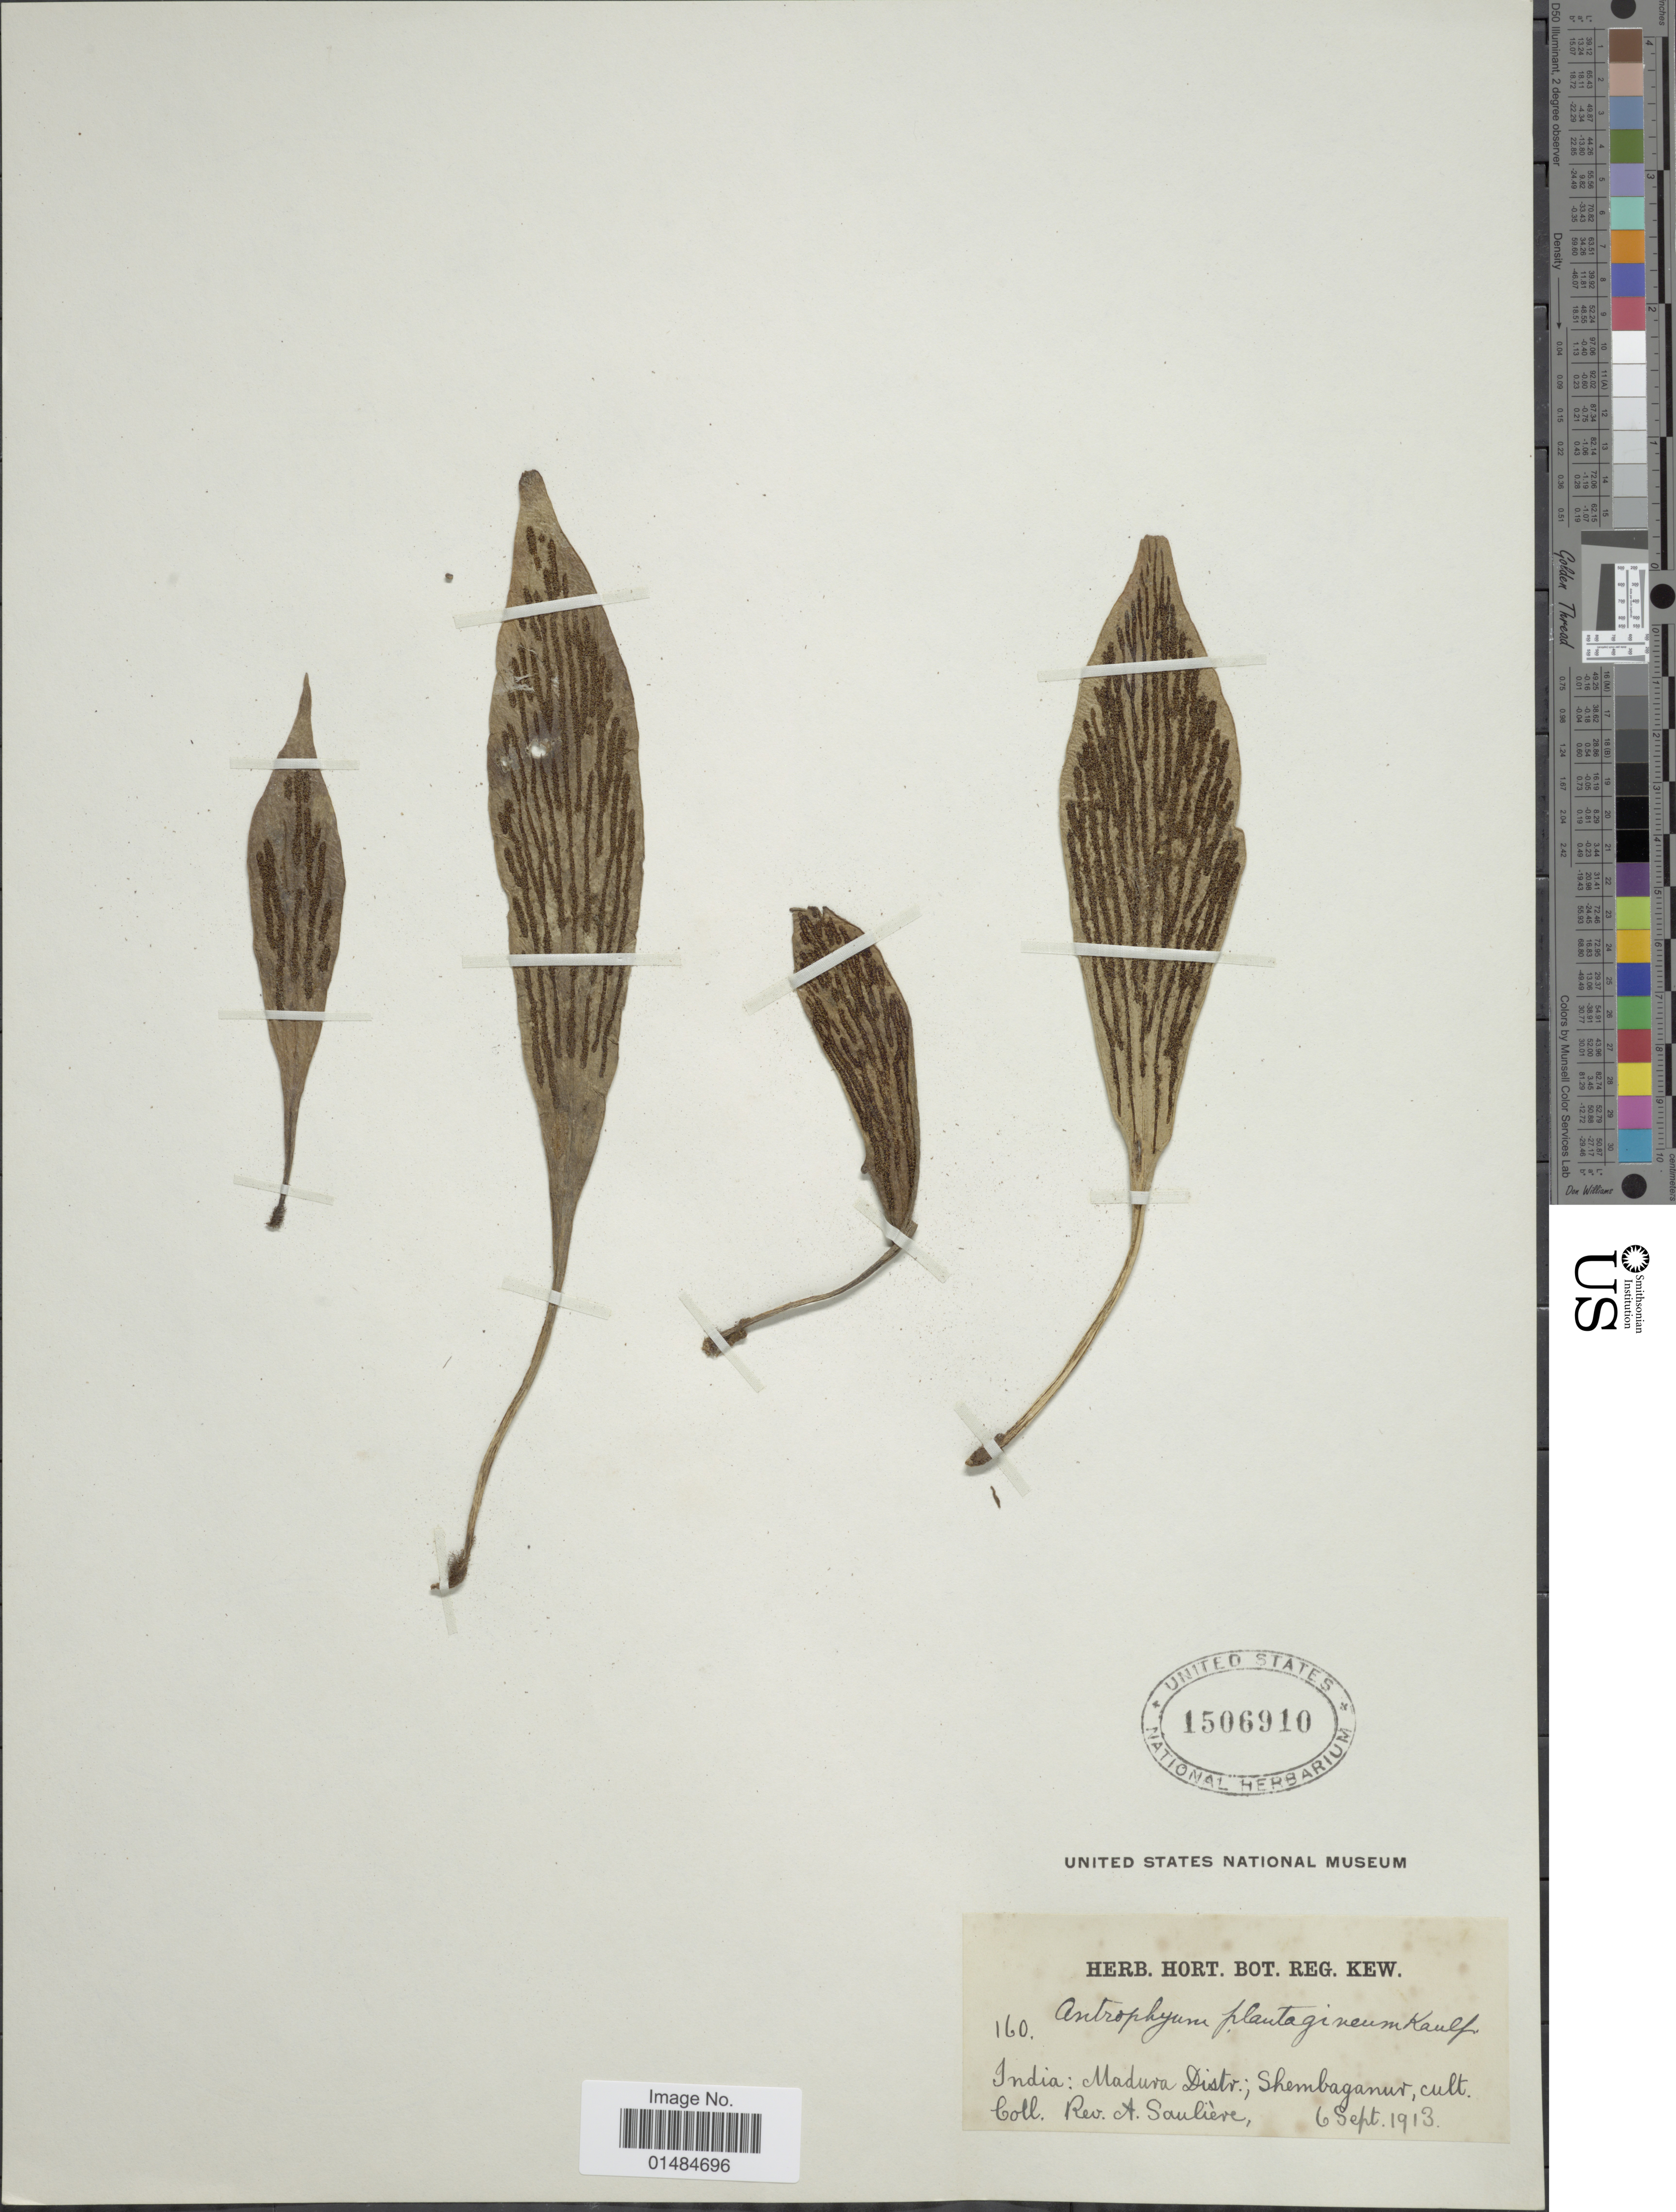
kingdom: Plantae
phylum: Tracheophyta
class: Polypodiopsida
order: Polypodiales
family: Pteridaceae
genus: Antrophyum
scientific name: Antrophyum plantagineum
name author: (Cav.) Kaulf.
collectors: A. Sauliere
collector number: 160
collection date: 1913-09-06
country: India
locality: Madura Distr.; Shembaganur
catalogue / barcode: US 1506910